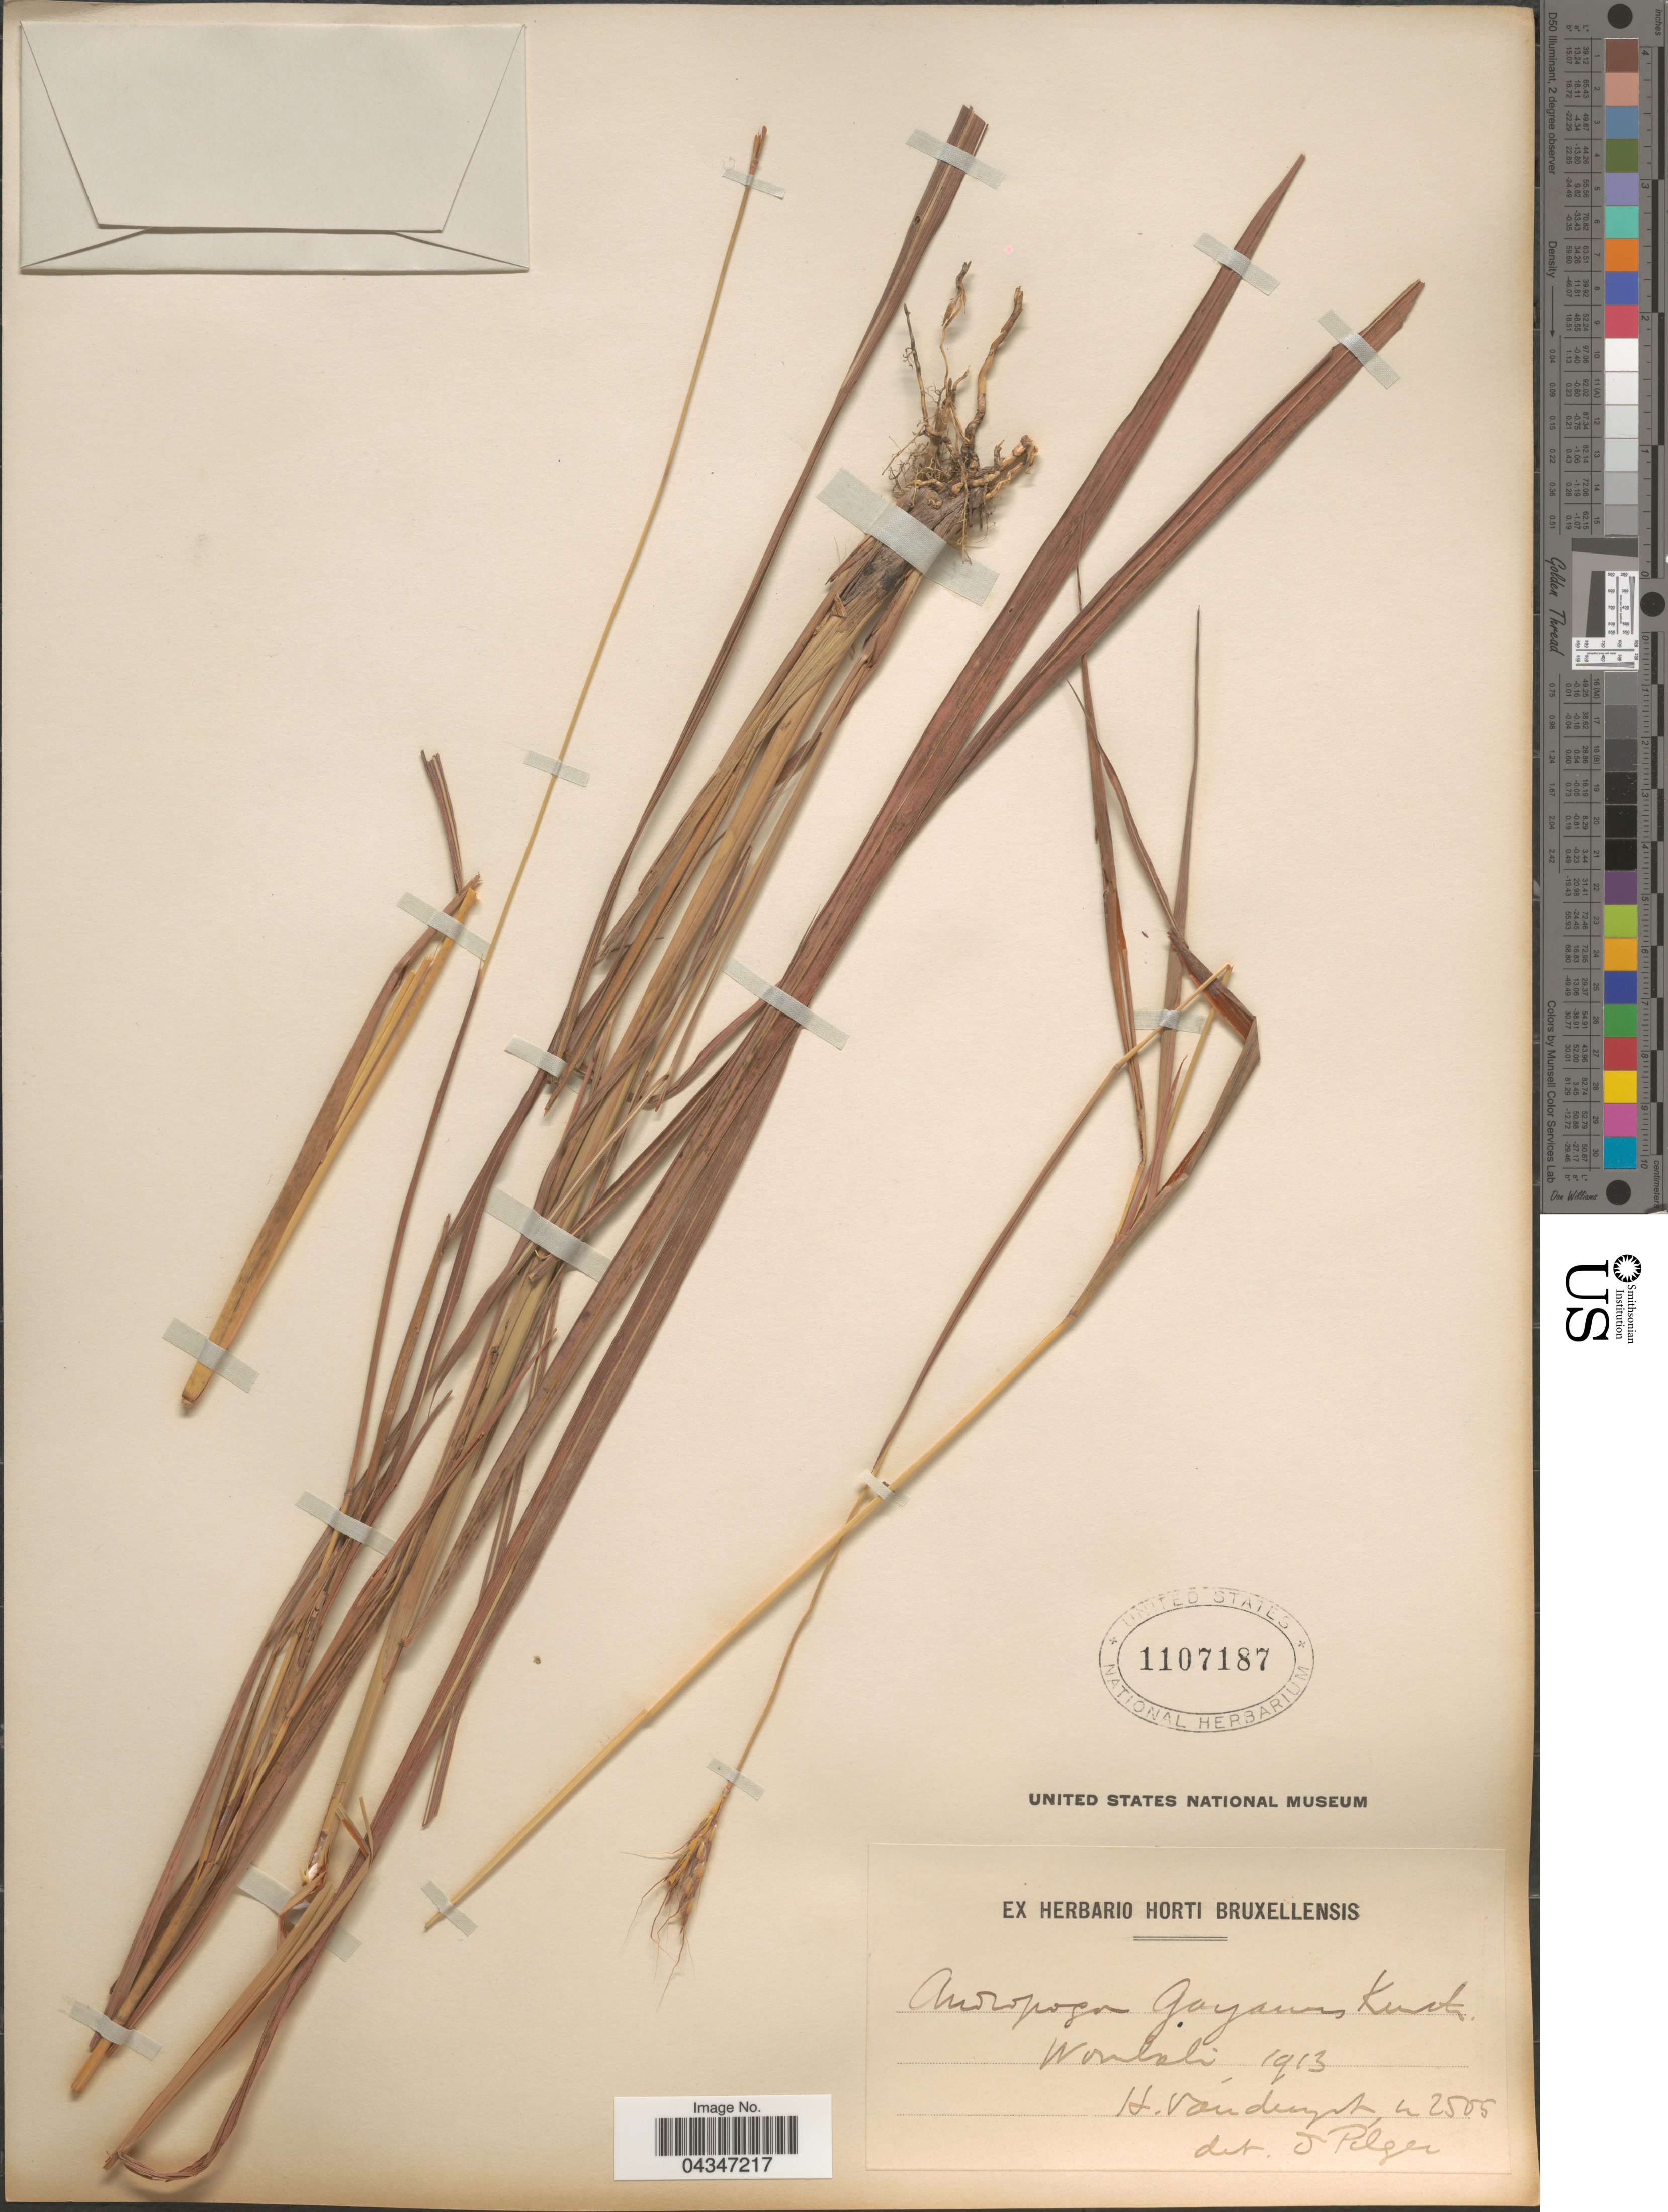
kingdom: Plantae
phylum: Tracheophyta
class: Liliopsida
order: Poales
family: Poaceae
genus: Andropogon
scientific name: Andropogon gayanus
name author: Kunth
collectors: H. J. R. Vanderyst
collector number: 2505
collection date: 1913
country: Congo, Democratic Republic of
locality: Wombali.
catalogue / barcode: US 1107187